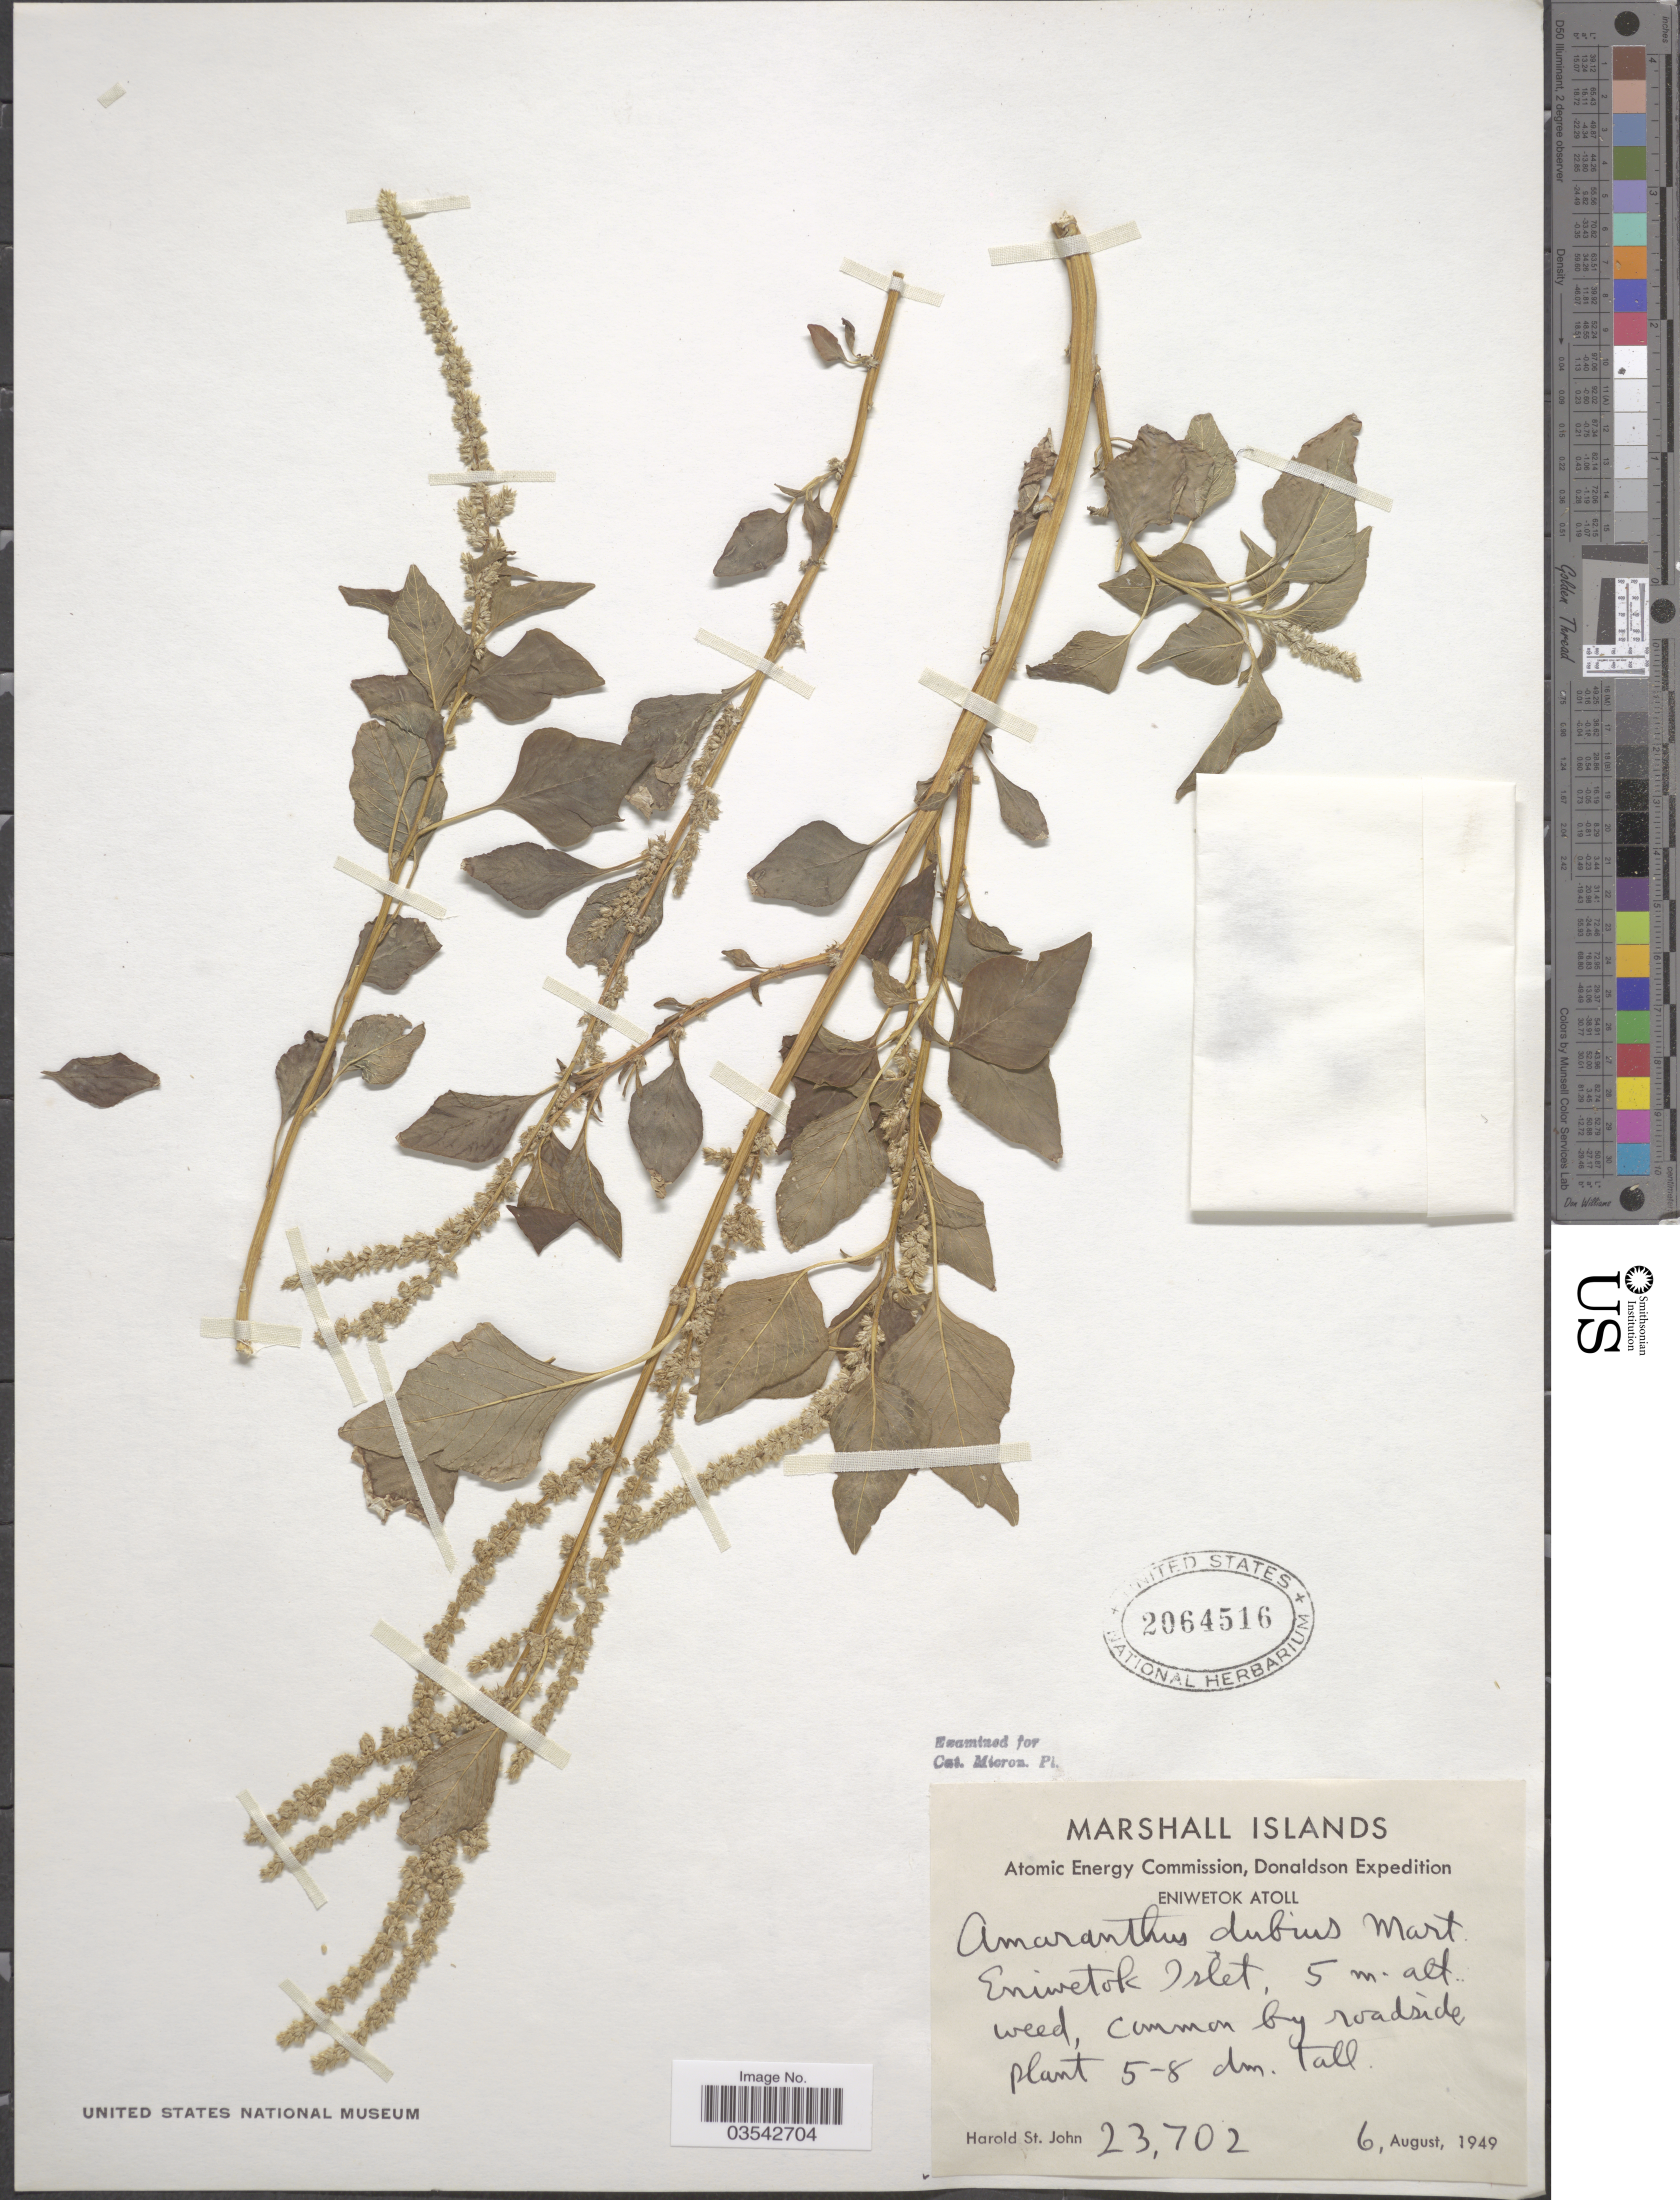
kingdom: Plantae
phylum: Tracheophyta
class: Magnoliopsida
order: Caryophyllales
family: Amaranthaceae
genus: Amaranthus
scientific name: Amaranthus dubius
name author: Mart. ex Thell.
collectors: H. St. John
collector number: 23702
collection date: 1949-08-06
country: Marshall Islands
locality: Eniwetok Atoll. Eniwetok Islet.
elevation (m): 5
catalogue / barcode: US 2064516